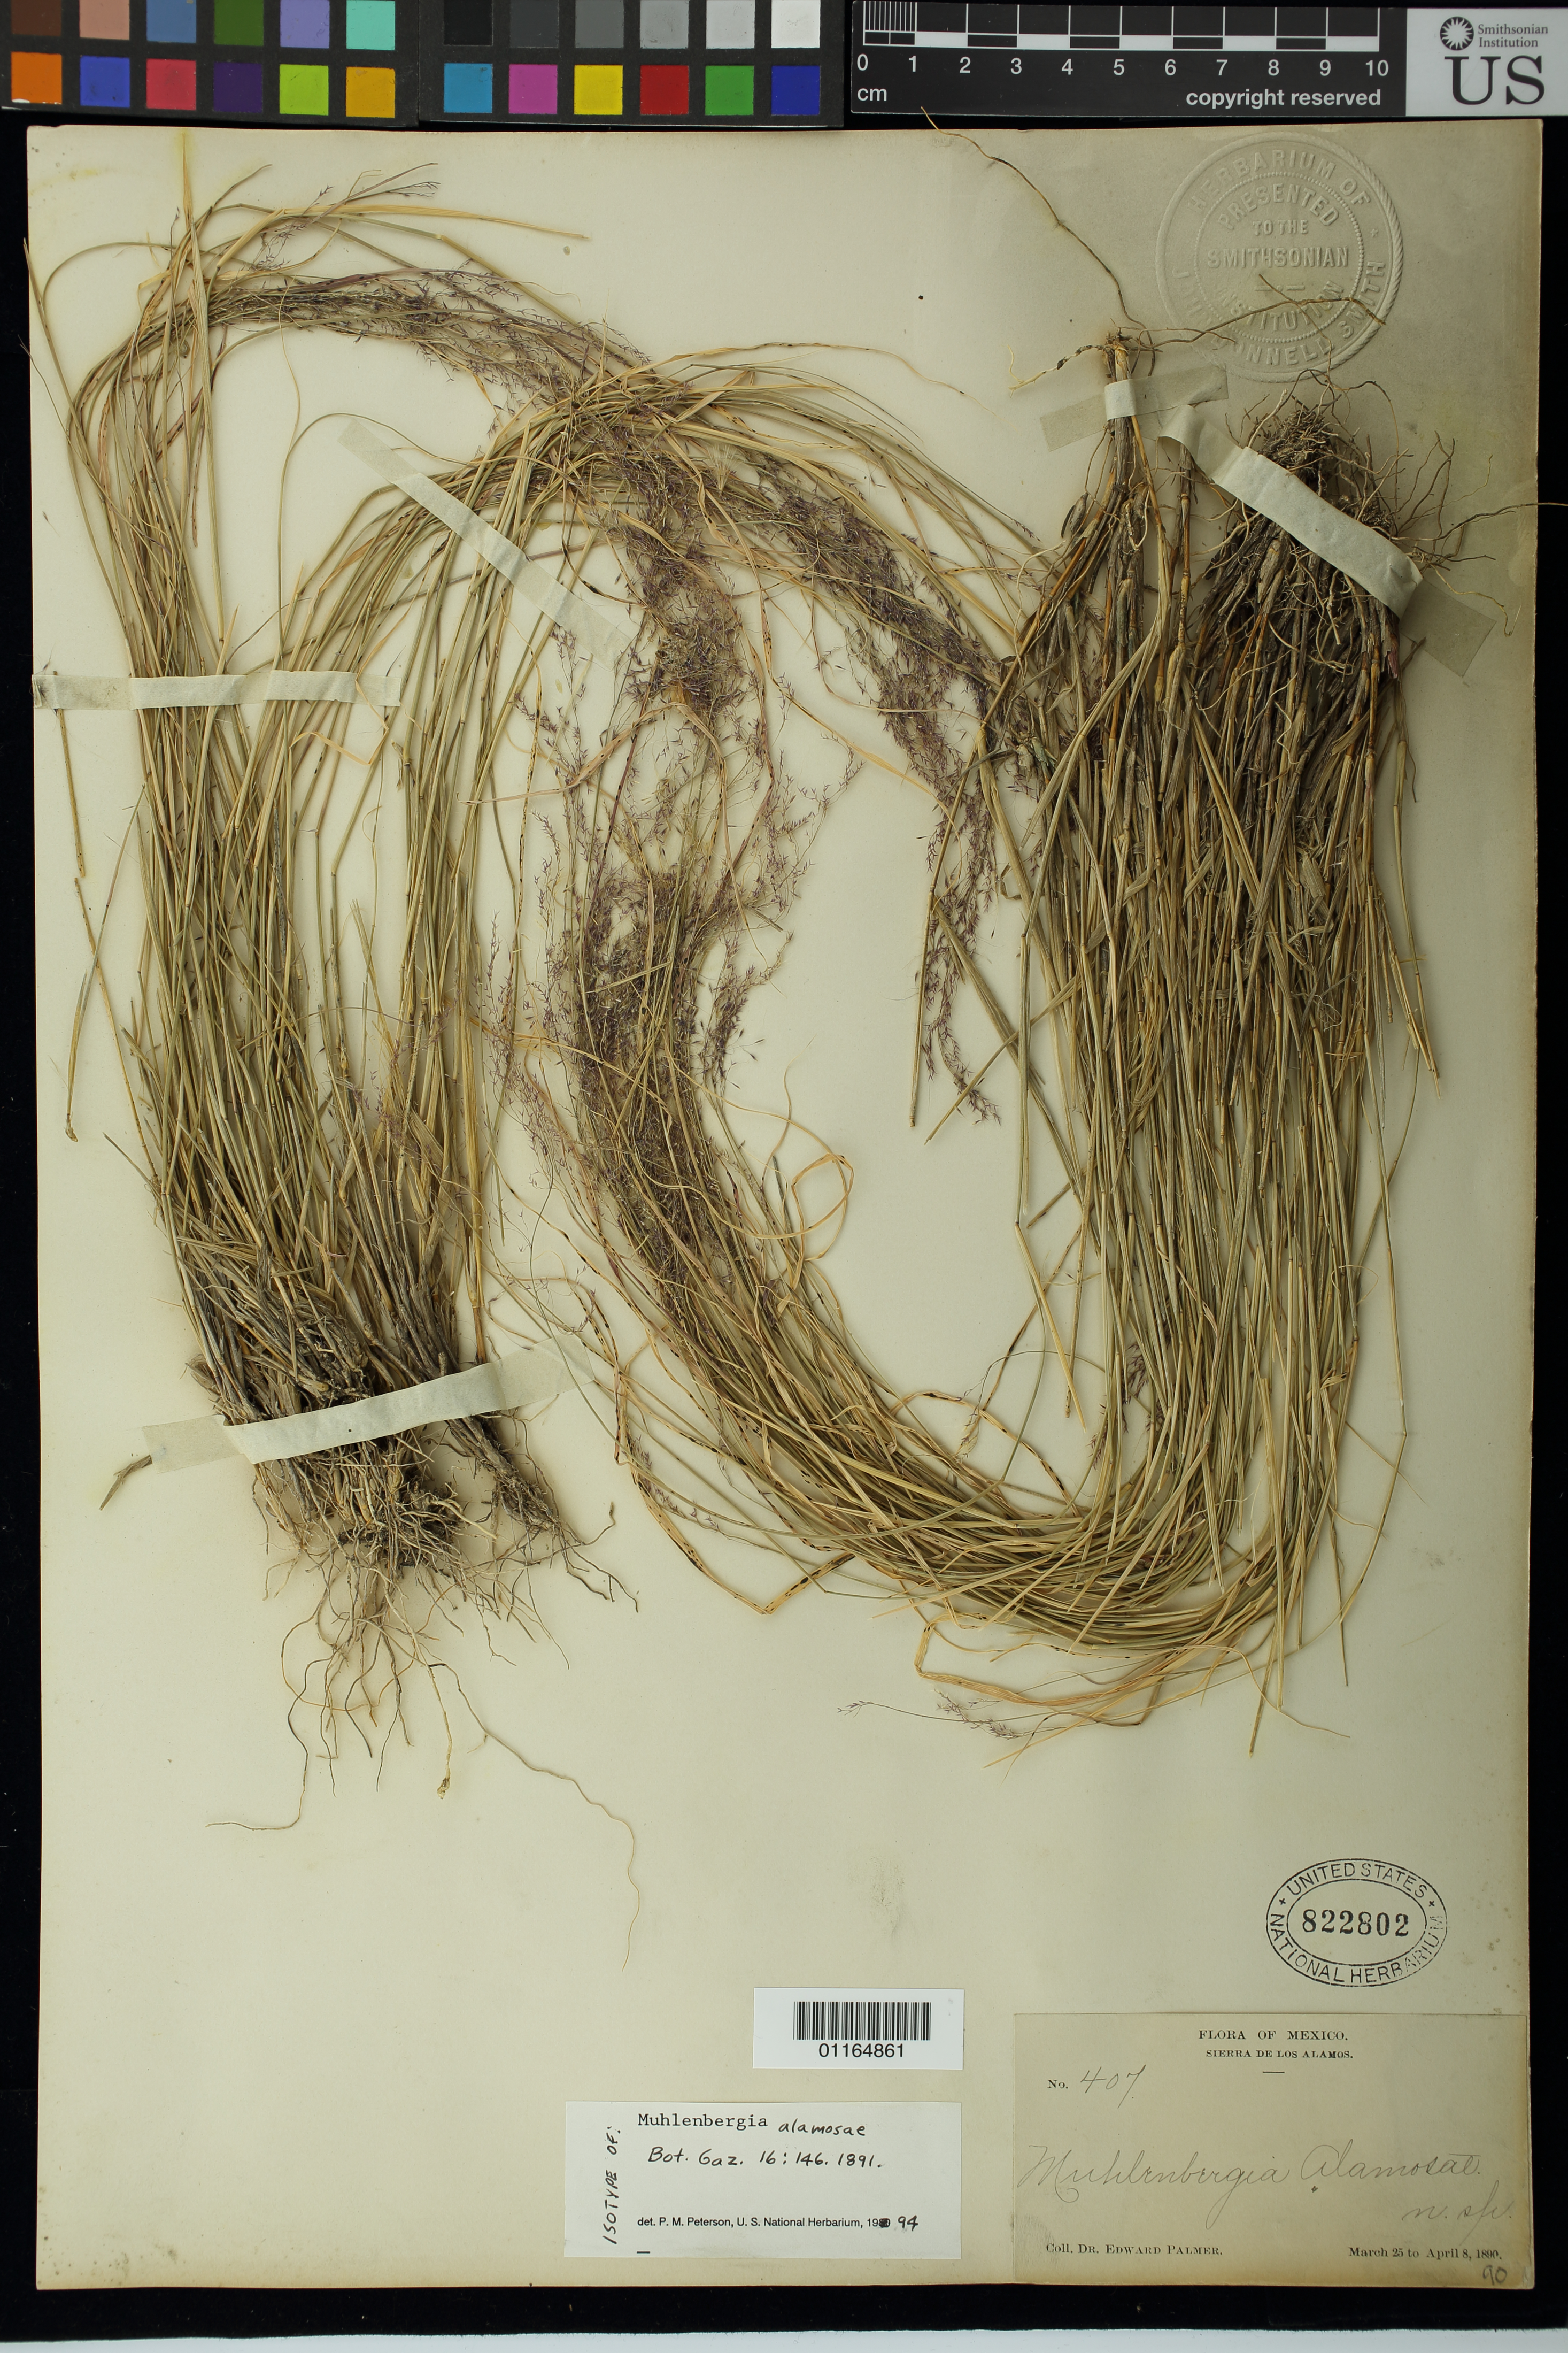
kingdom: Plantae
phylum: Tracheophyta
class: Liliopsida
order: Poales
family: Poaceae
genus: Muhlenbergia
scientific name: Muhlenbergia alamosae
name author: Vasey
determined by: Peterson, Paul M., (BOT), Smithsonian Institution - National Museum of Natural History (UNITED STATES)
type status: Isotype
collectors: E. Palmer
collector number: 407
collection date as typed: March 25 to Apr 8, 1890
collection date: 1890-03-25/1890-04-08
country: Mexico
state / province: Sonora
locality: Sierra de Los Alamos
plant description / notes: Specimen ex John Donnell Smith herbarium.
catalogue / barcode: US 822802